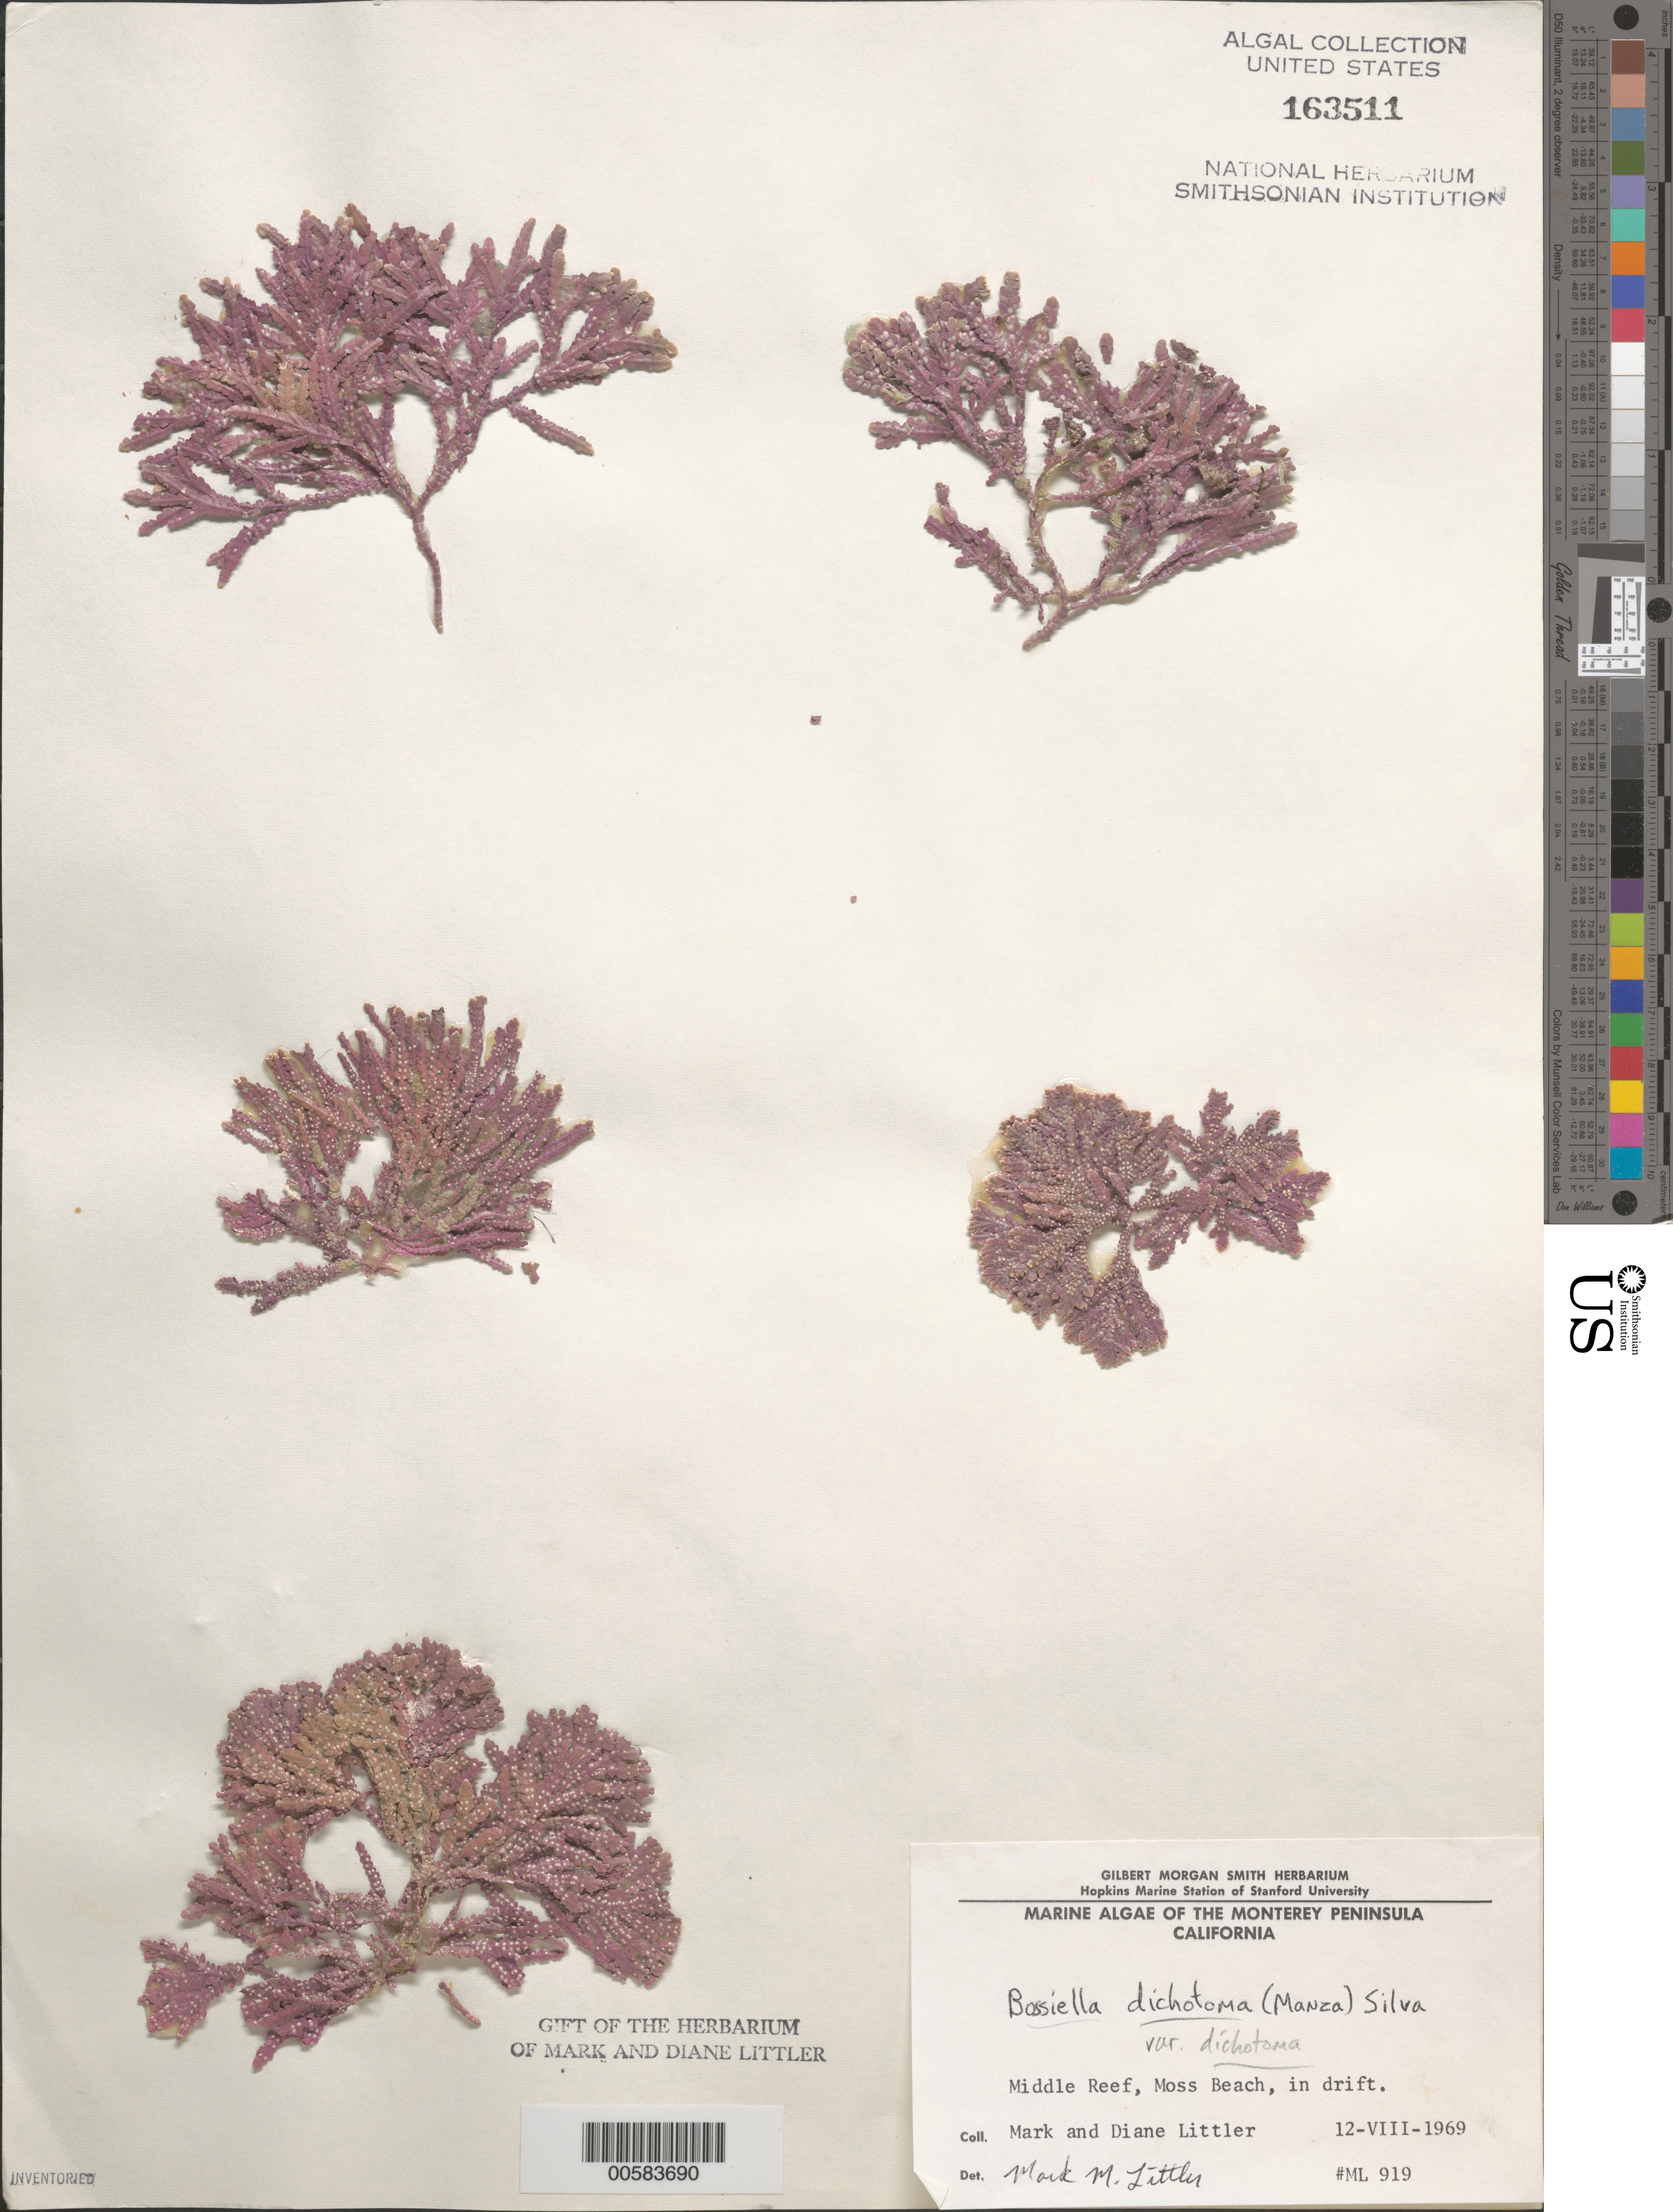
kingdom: Plantae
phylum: Rhodophyta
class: Florideophyceae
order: Corallinales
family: Corallinaceae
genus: Bossiella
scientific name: Bossiella dichotoma var. dichotoma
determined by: Littler, M. M.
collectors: M. M. Littler & D. S. Littler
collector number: ML 919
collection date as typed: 12 Aug 1969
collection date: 1969-08-12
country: United States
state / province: California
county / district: Monterey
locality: Middle Reef of Moss Beach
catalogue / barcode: US 163511